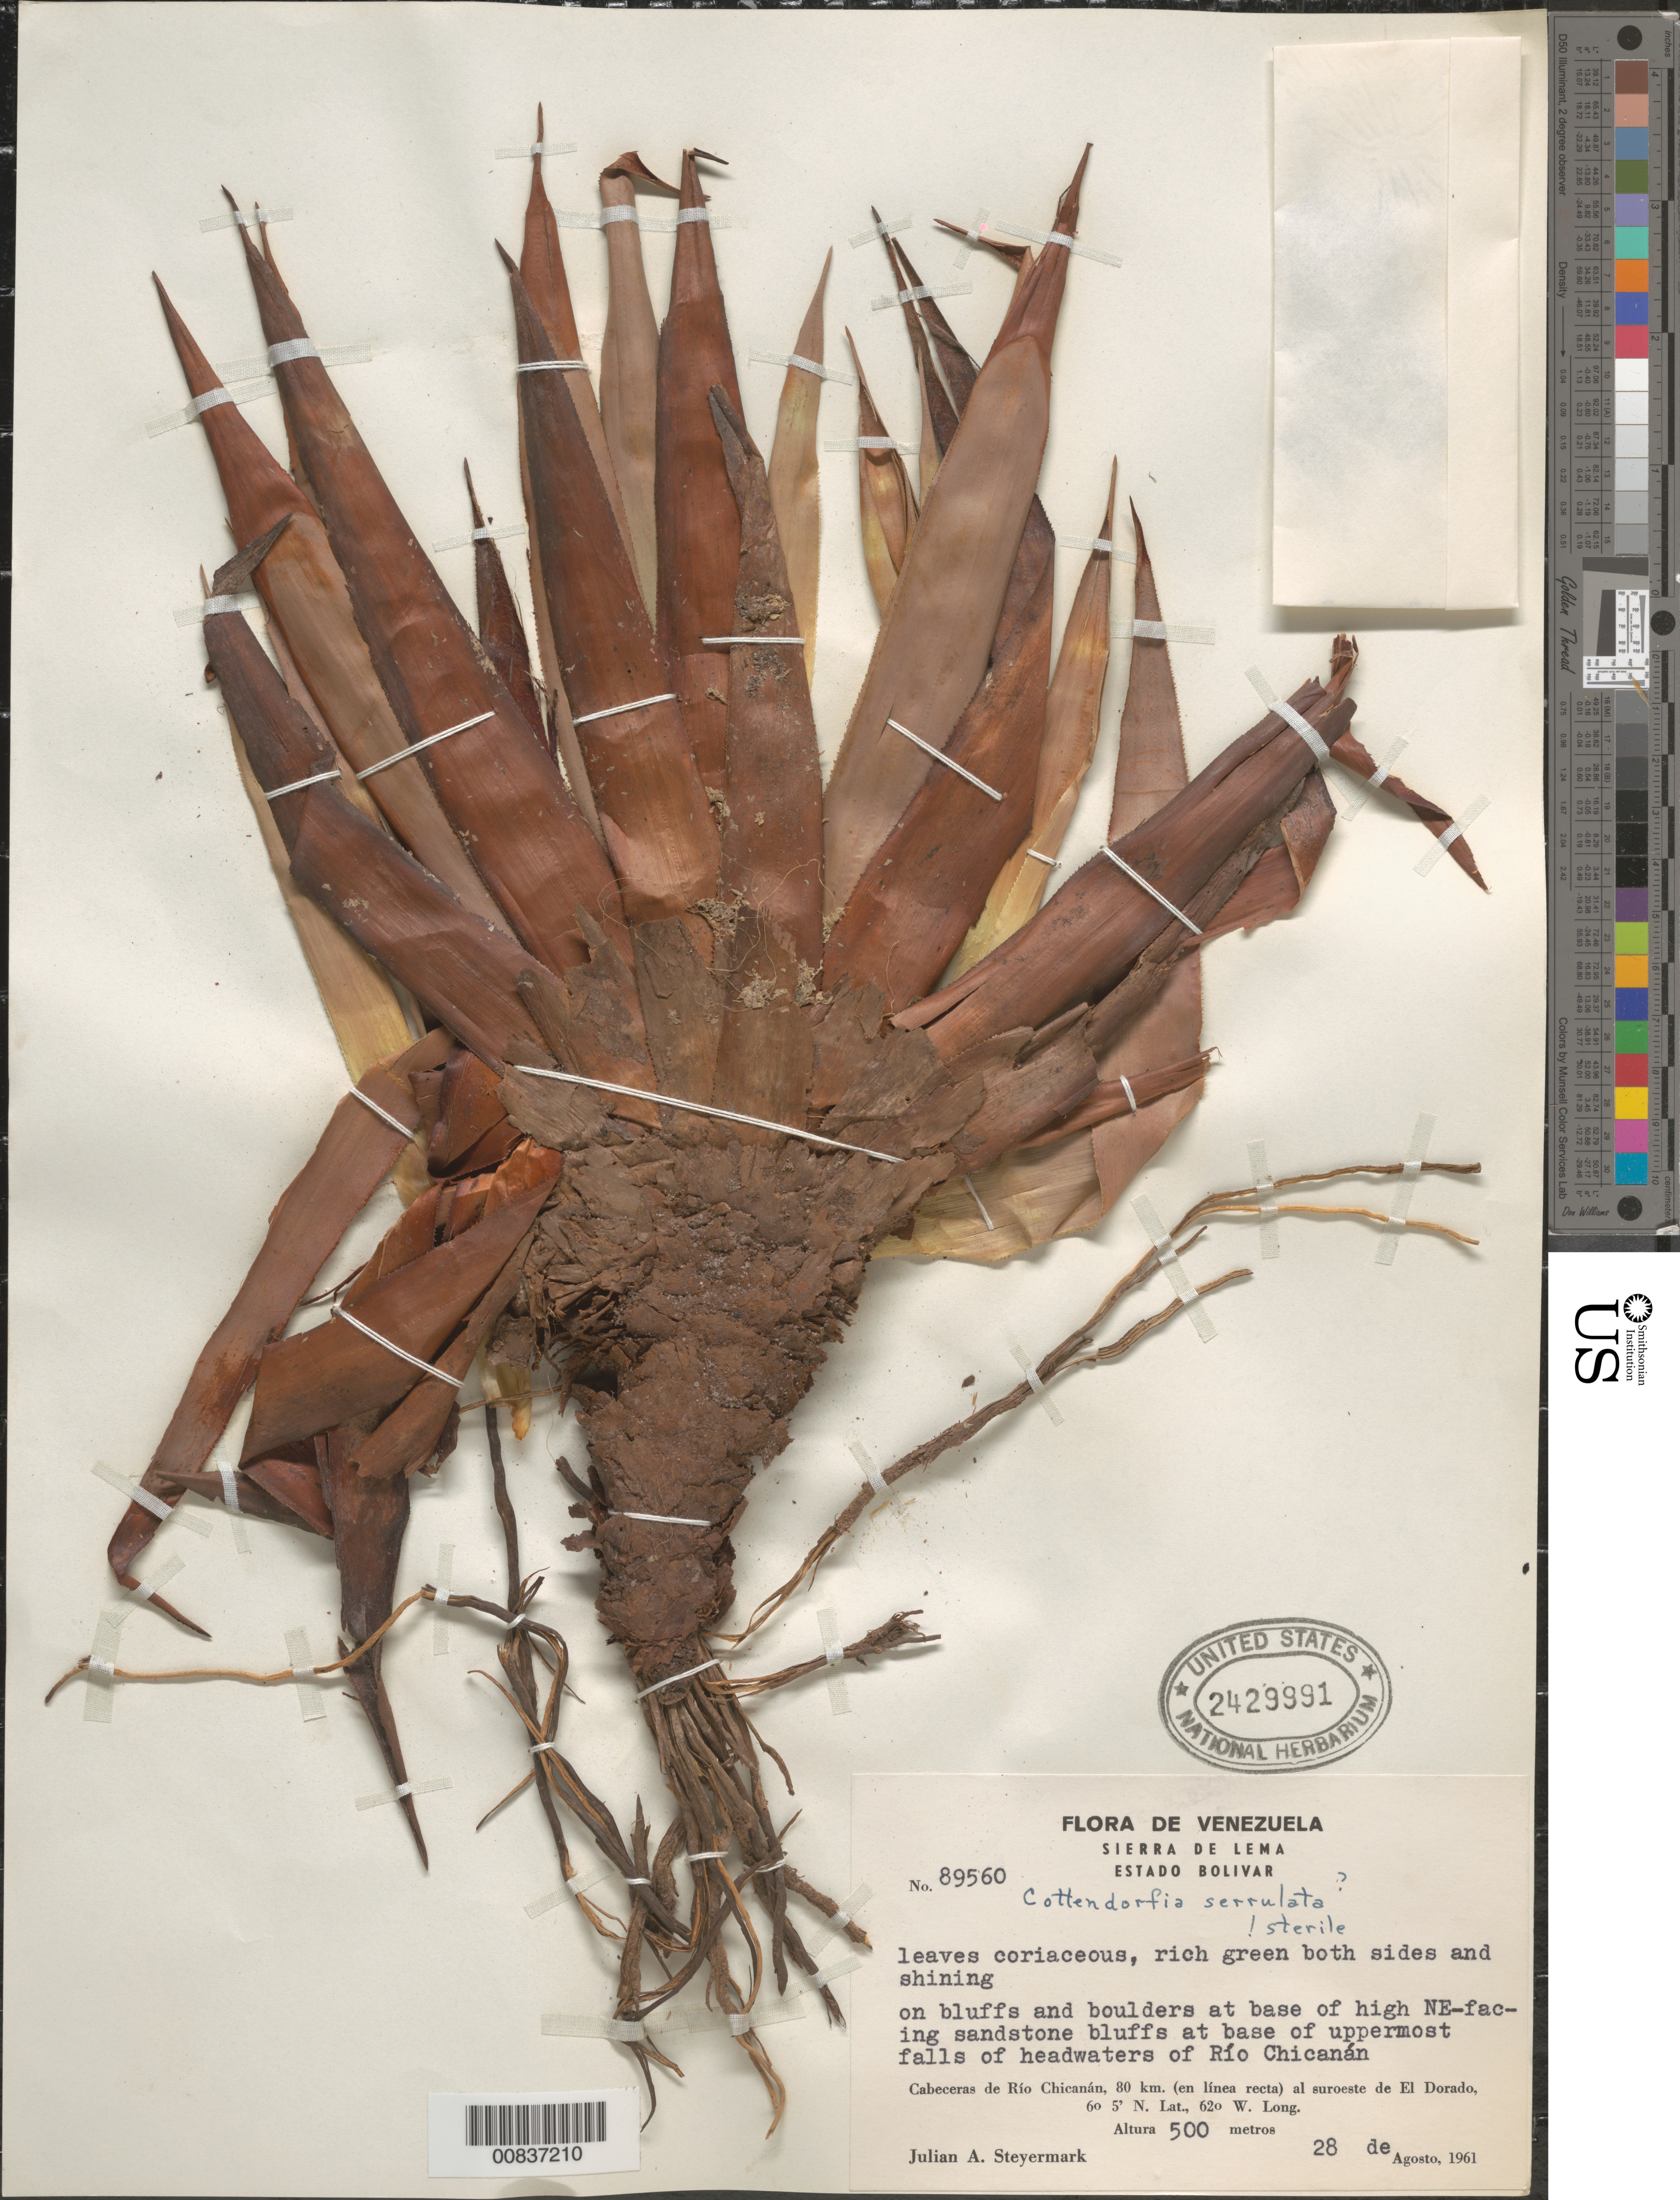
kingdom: Plantae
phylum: Tracheophyta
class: Liliopsida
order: Poales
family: Bromeliaceae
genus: Lindmania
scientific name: Lindmania serrulata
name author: L.B. Sm.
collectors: J. Steyermark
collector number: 89560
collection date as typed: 28-Aug-61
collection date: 1961-08-28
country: Venezuela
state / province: Bolívar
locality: Sierra de Lema, Cabeceras de Río Chicanán, 80 km in straight line to SW of El Dorado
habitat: Base of uppermost waterfall of headwaters of Rio Chicanan at base of high NE-facing sandstone bluffs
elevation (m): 500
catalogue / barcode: US 2429991